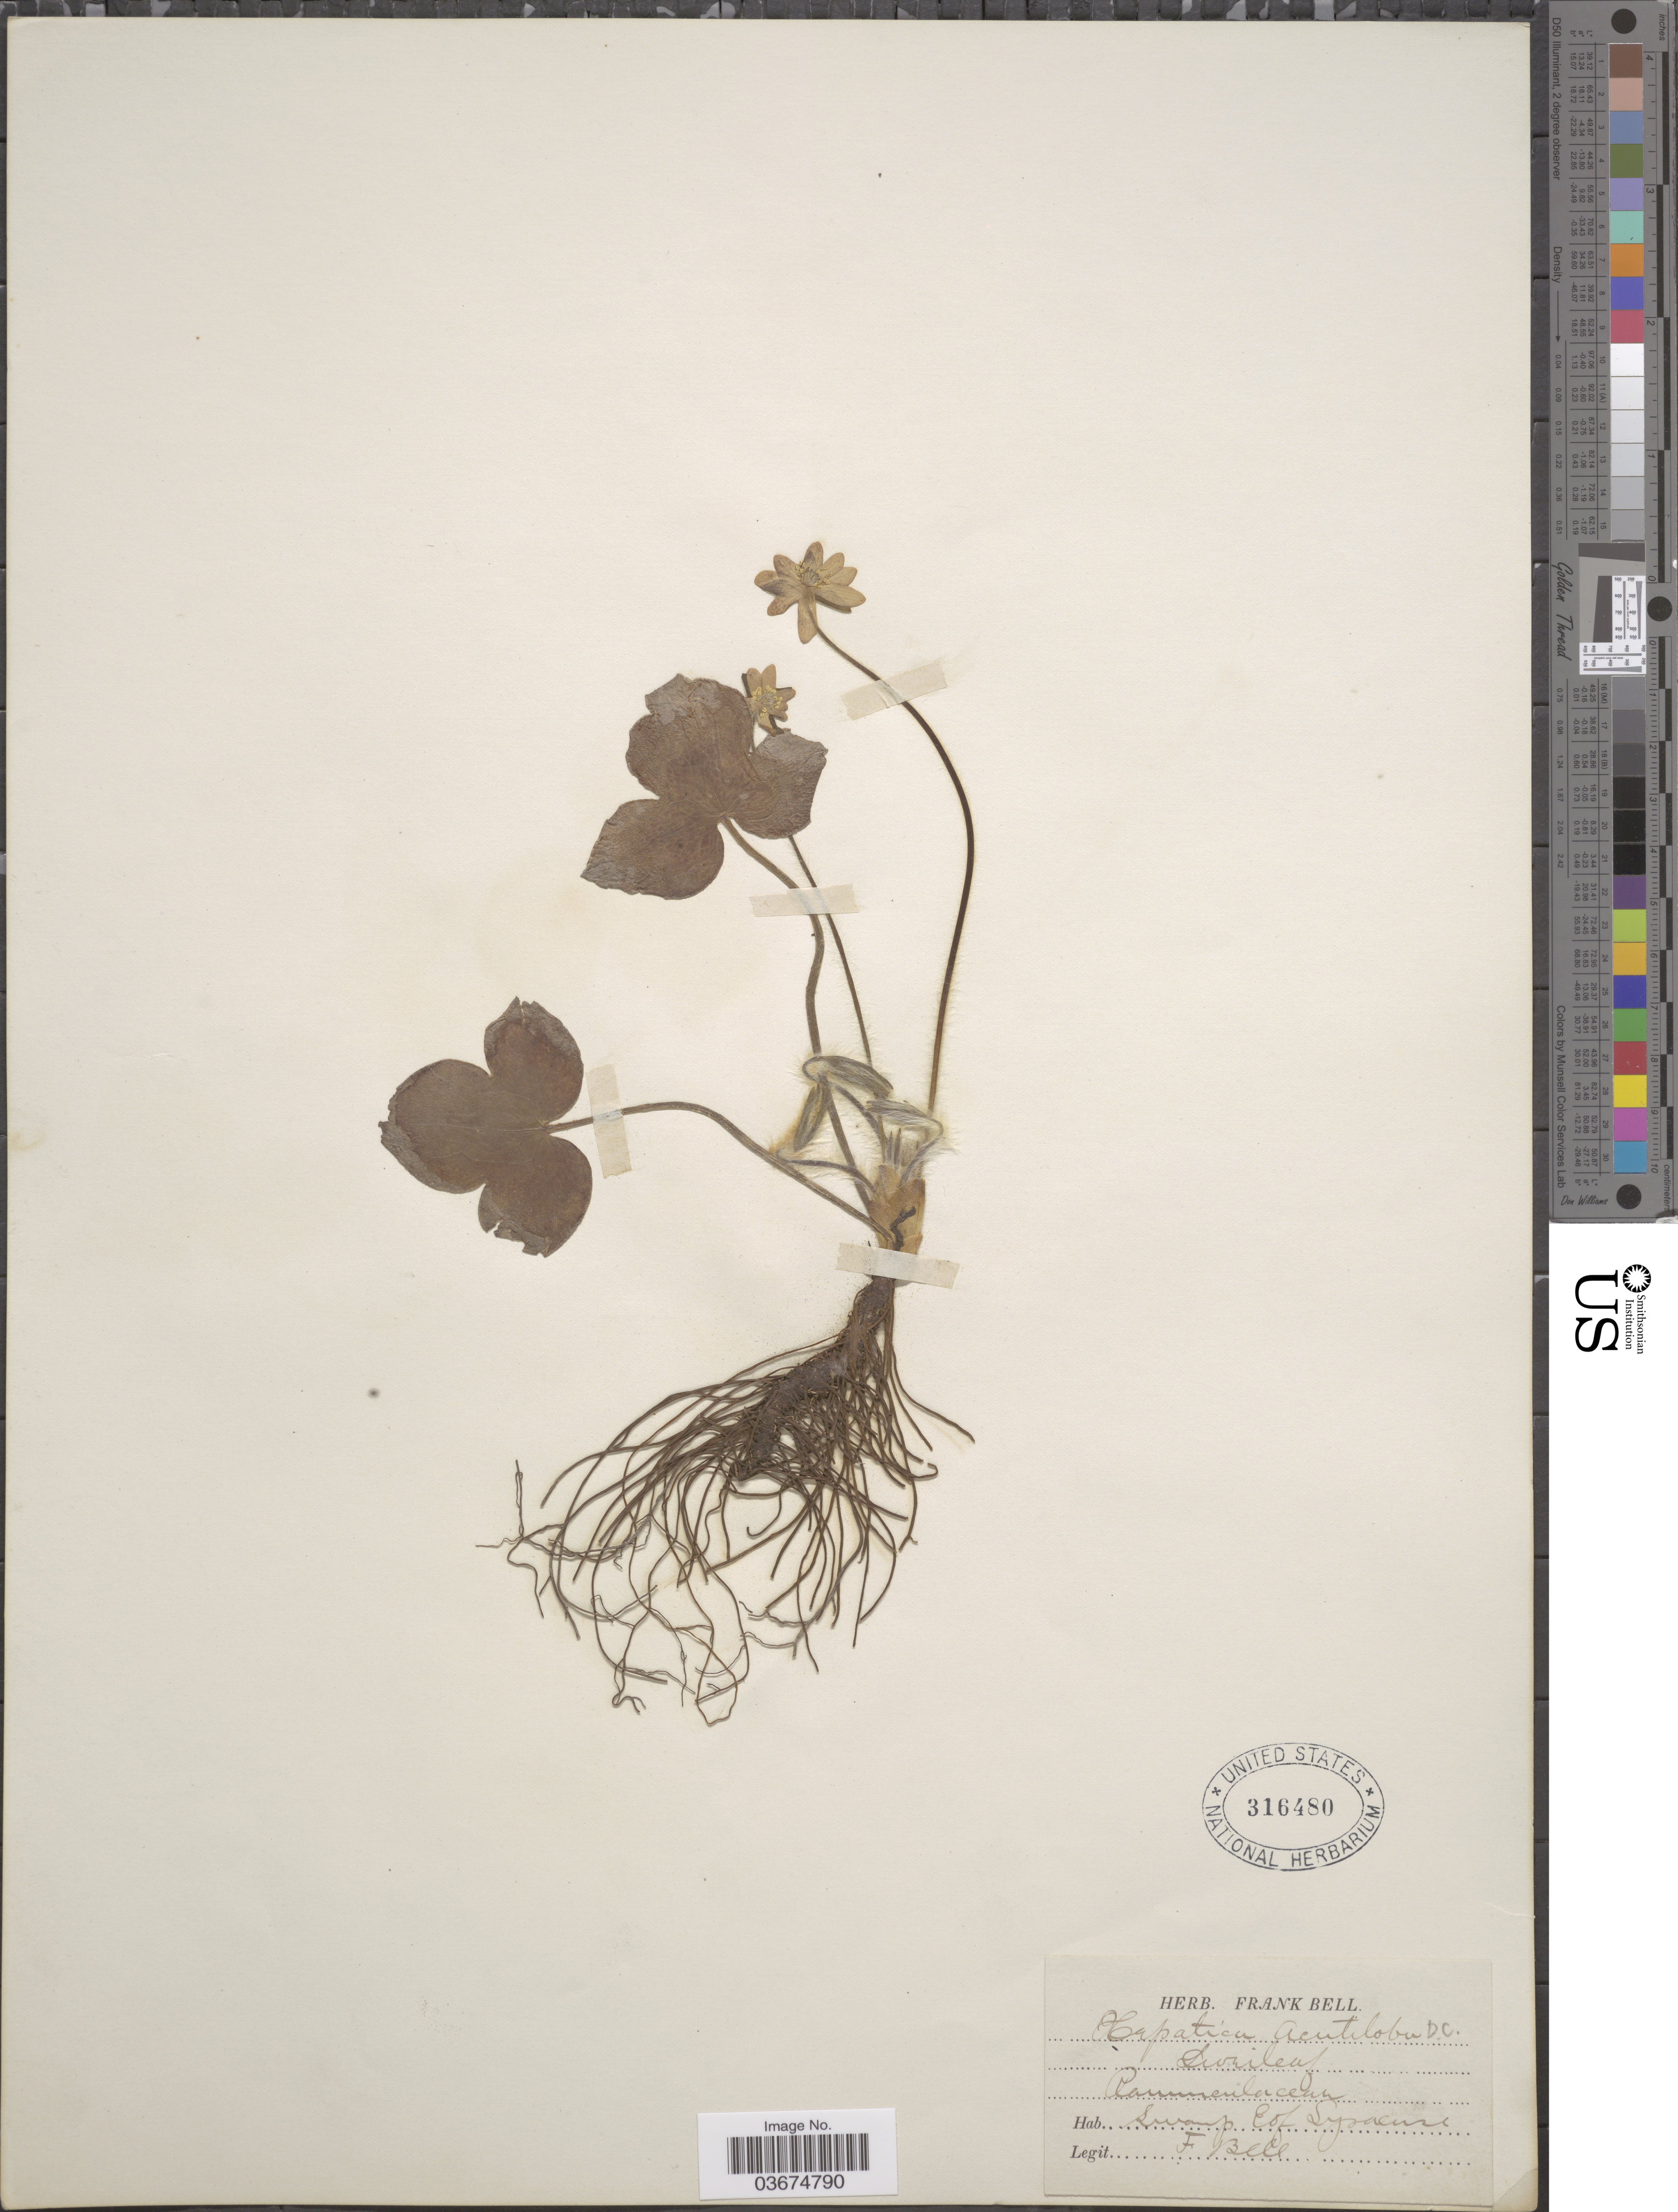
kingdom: Plantae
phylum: Tracheophyta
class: Magnoliopsida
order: Ranunculales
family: Ranunculaceae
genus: Hepatica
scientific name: Hepatica acutiloba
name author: DC.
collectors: F. Bell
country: United States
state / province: New York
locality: Swamp E of Syracuse.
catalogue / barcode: US 316480